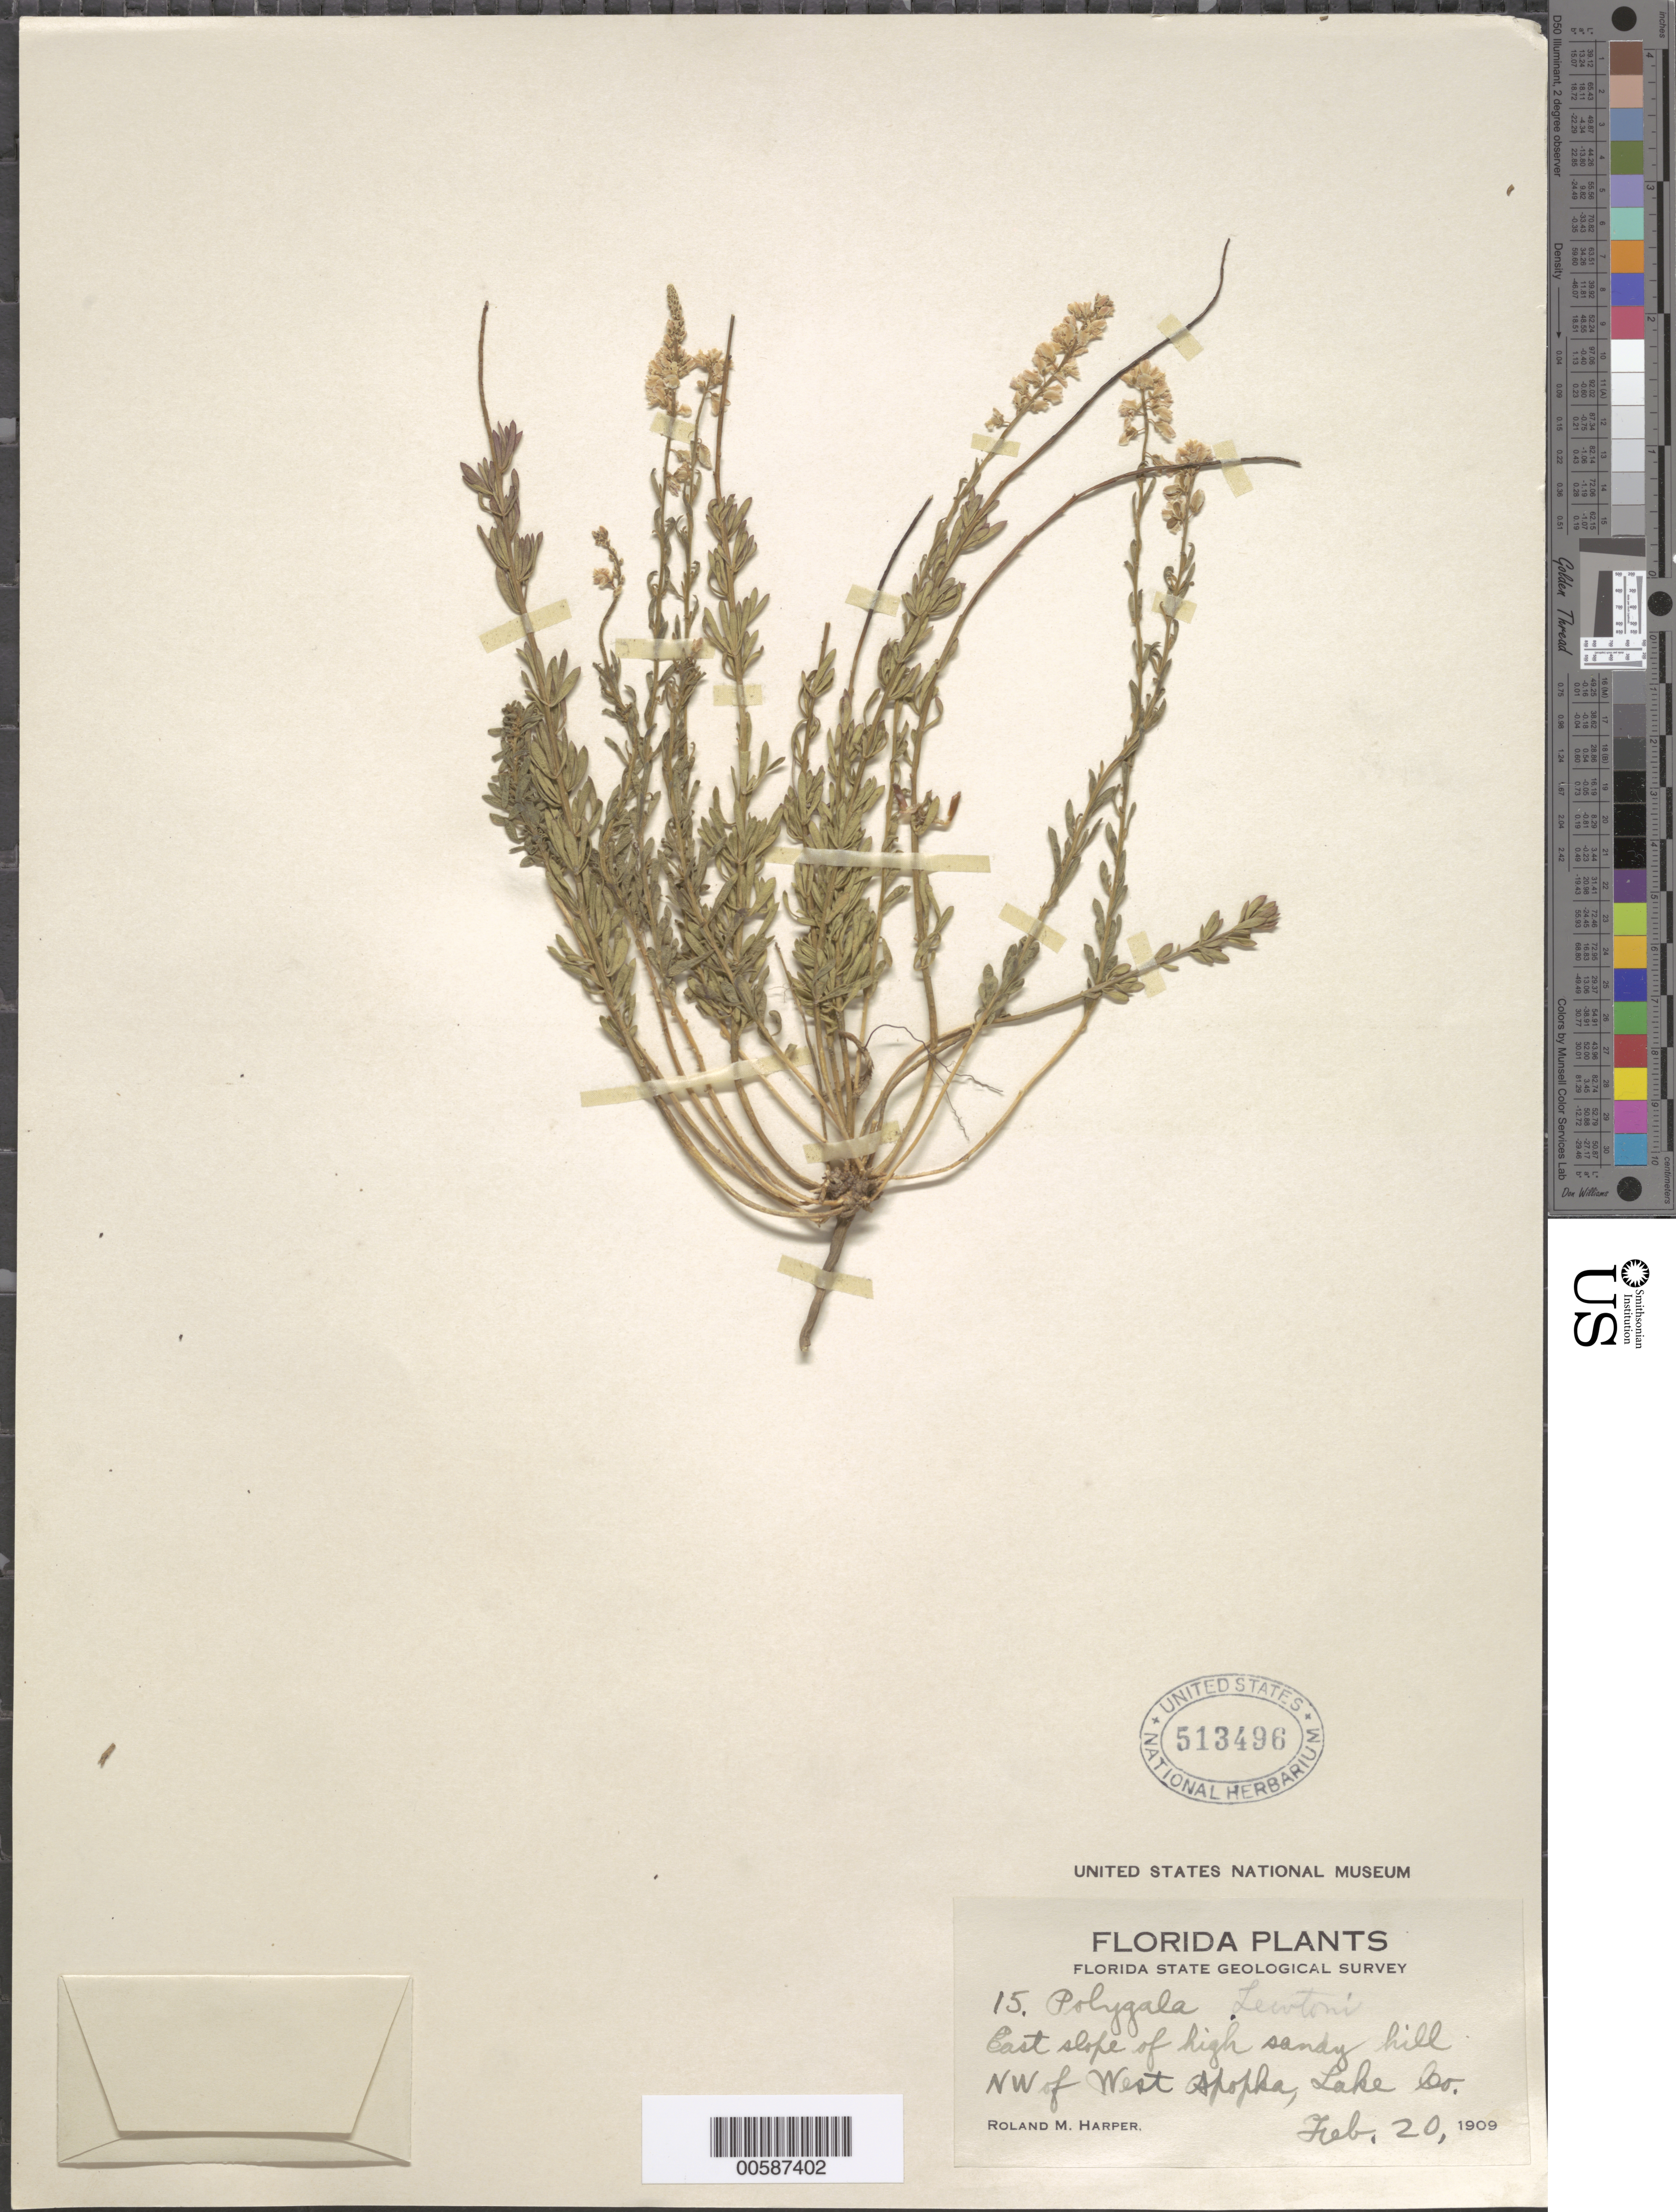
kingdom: Plantae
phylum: Tracheophyta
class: Magnoliopsida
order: Fabales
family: Polygalaceae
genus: Polygala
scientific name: Polygala lewtonii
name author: Small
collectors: R. M. Harper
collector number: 15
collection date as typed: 20 Feb 1909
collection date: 1909-02-20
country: United States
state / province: Florida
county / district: Lee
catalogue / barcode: US 513496